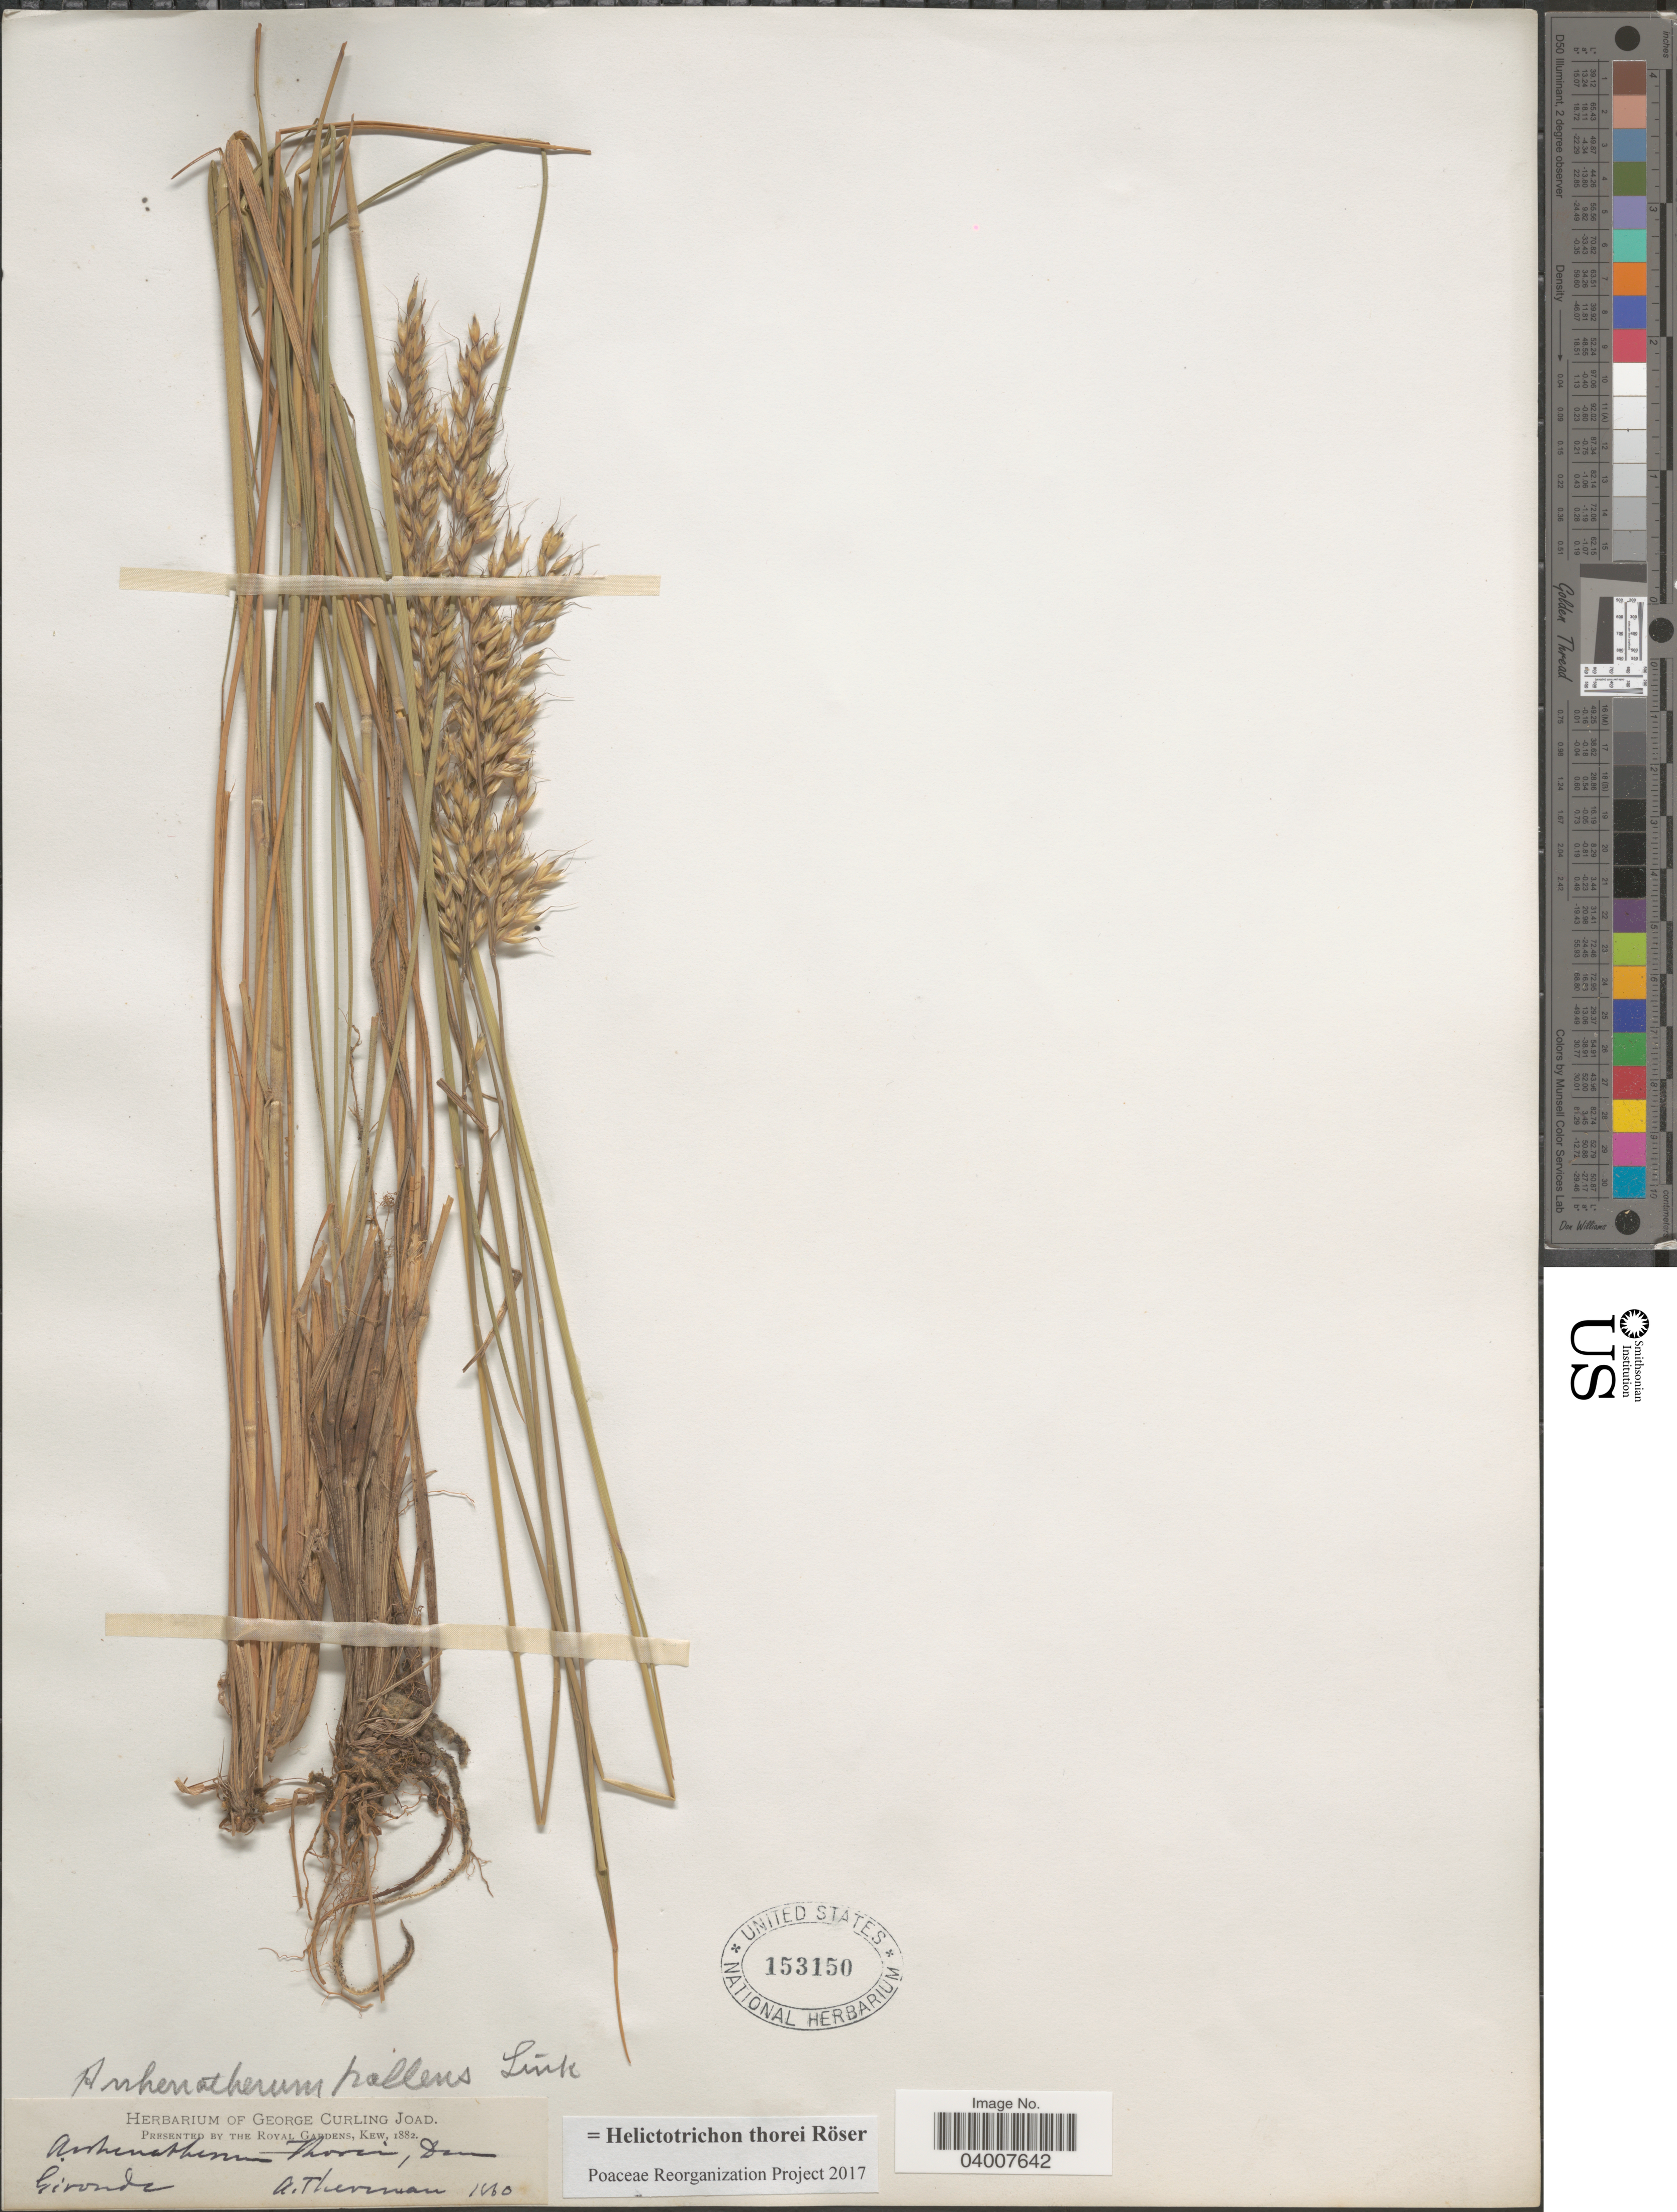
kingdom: Plantae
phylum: Tracheophyta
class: Liliopsida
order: Poales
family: Poaceae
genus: Helictotrichon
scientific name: Helictotrichon thorei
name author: Röser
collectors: A. Theveneau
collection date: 1860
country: France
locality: Gironde.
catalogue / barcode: US 153150